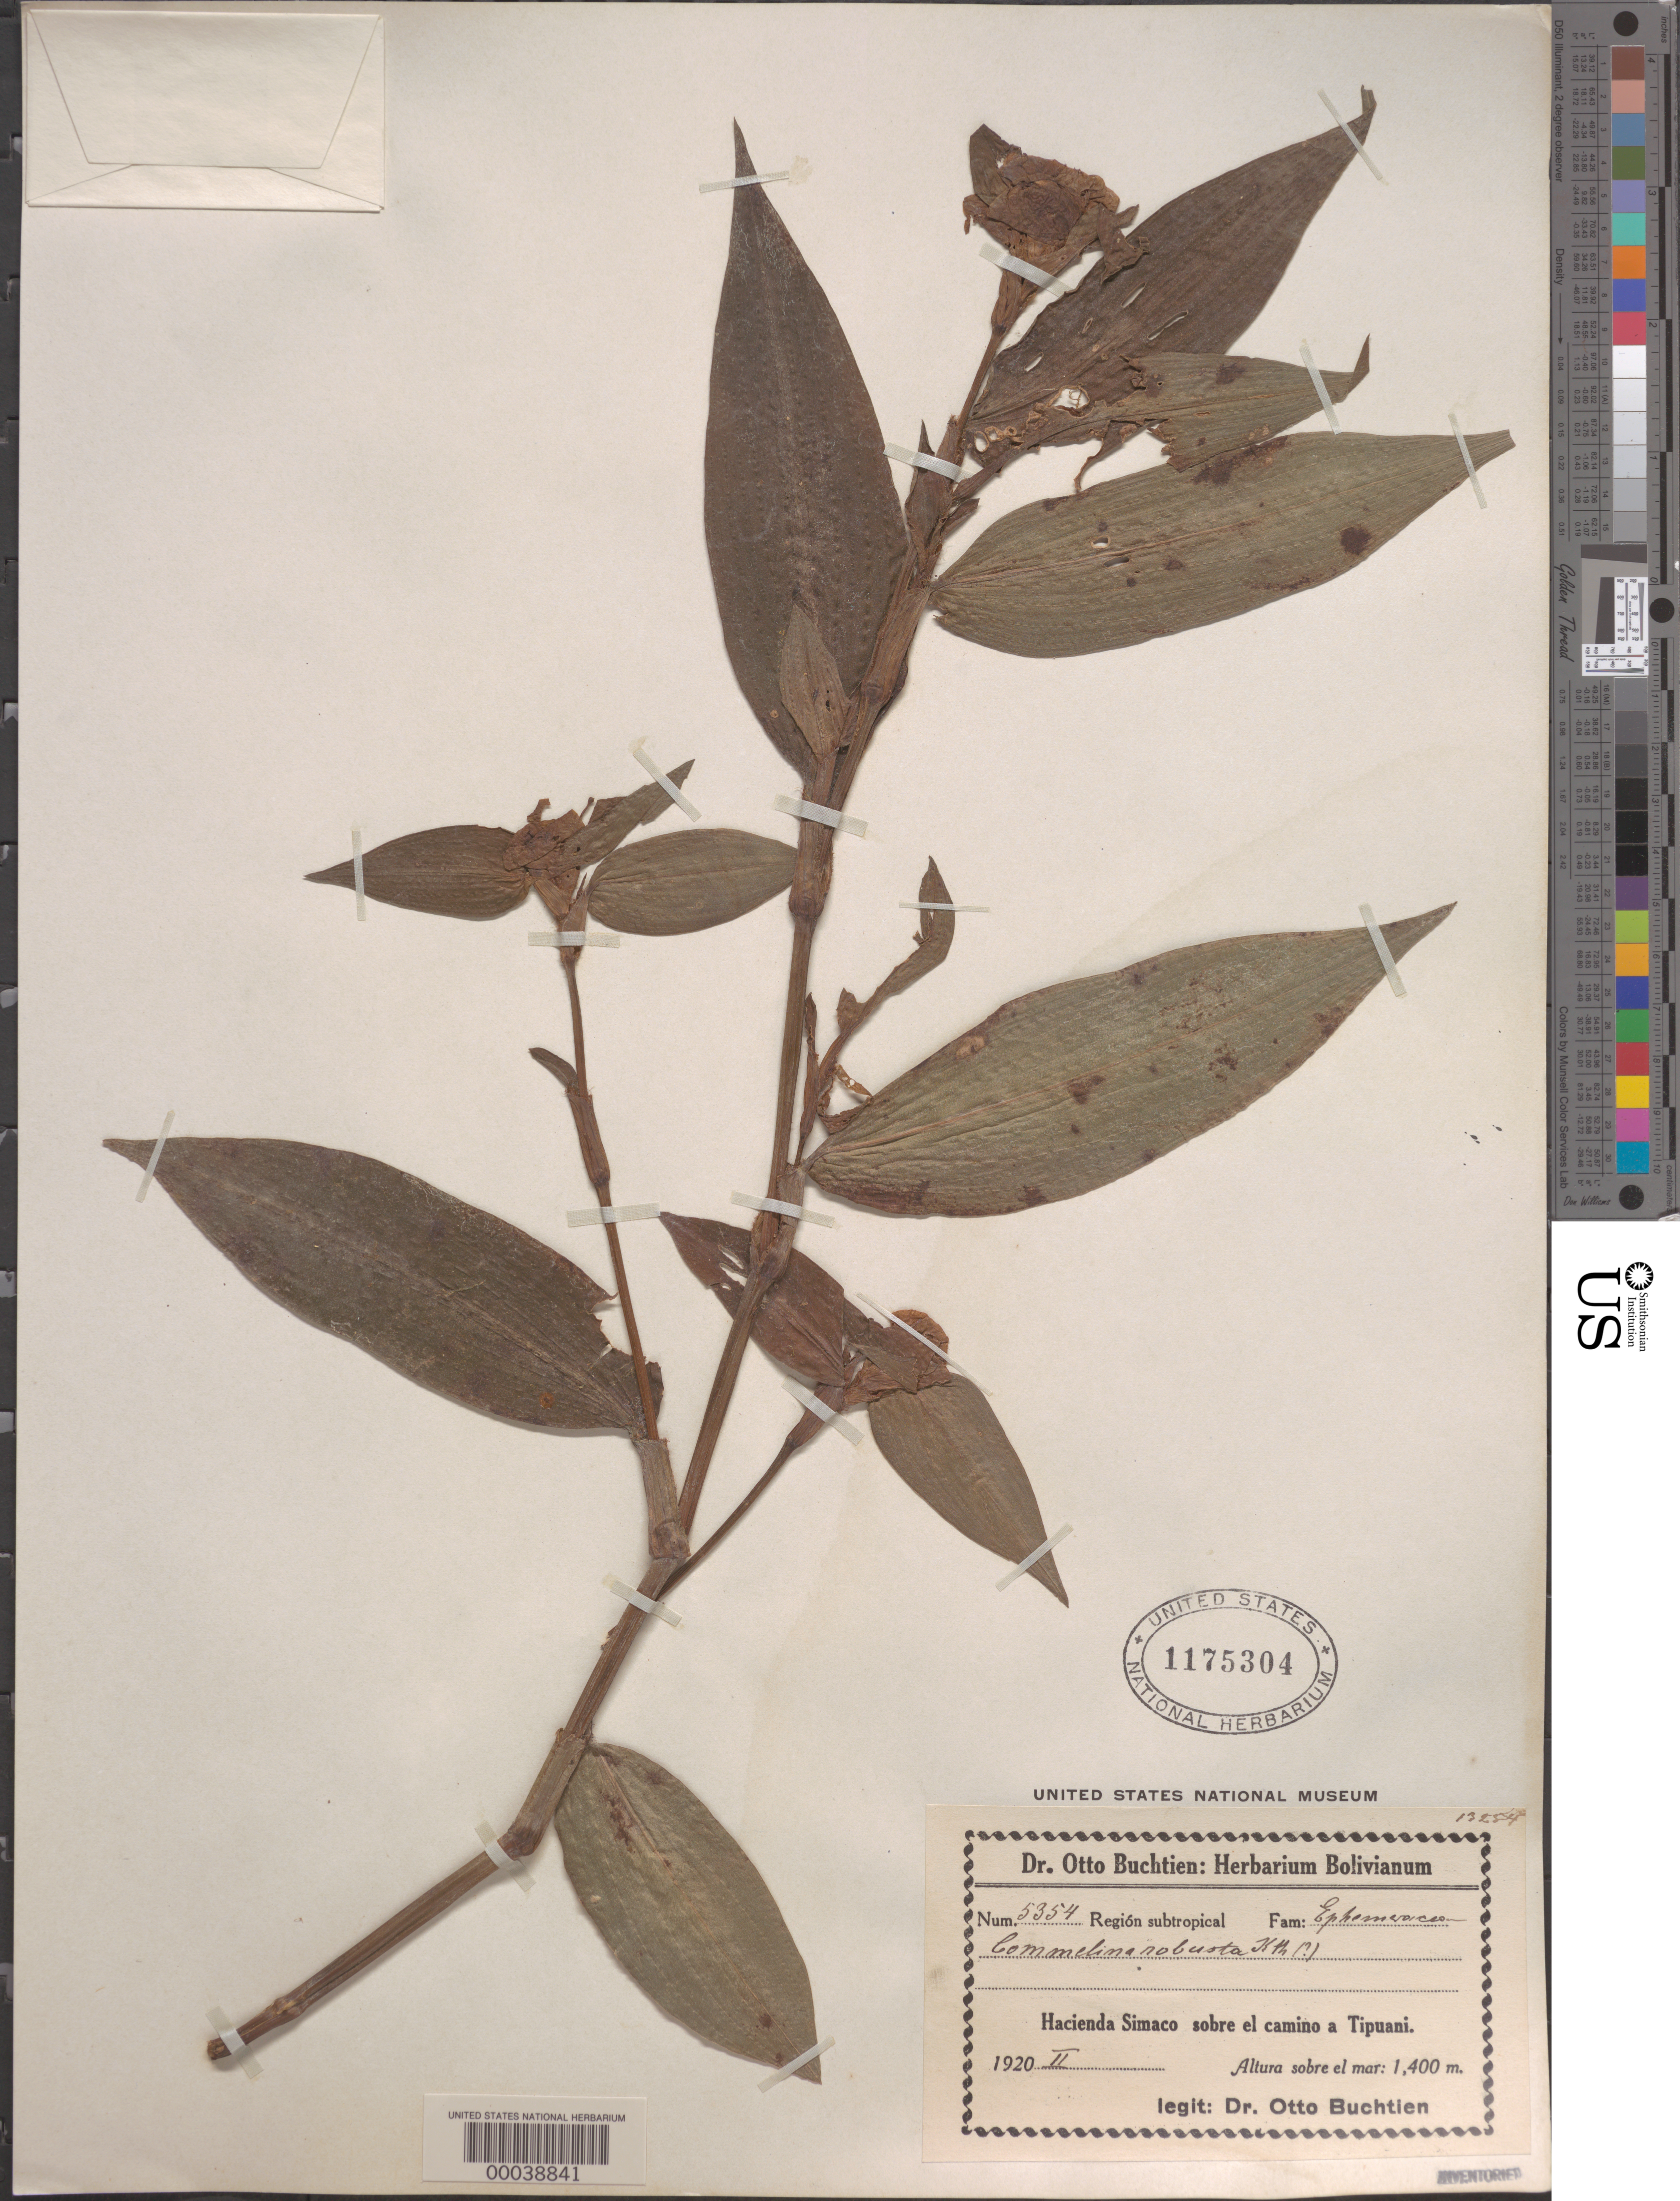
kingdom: Plantae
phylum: Tracheophyta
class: Liliopsida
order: Commelinales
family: Commelinaceae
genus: Commelina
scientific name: Commelina obliqua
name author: Vahl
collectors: O. Buchtien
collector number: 5354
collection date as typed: Feb 1920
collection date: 1920-02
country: Bolivia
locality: Hacienda Simaco; road to Tipuani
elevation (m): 1400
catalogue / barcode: US 1175304